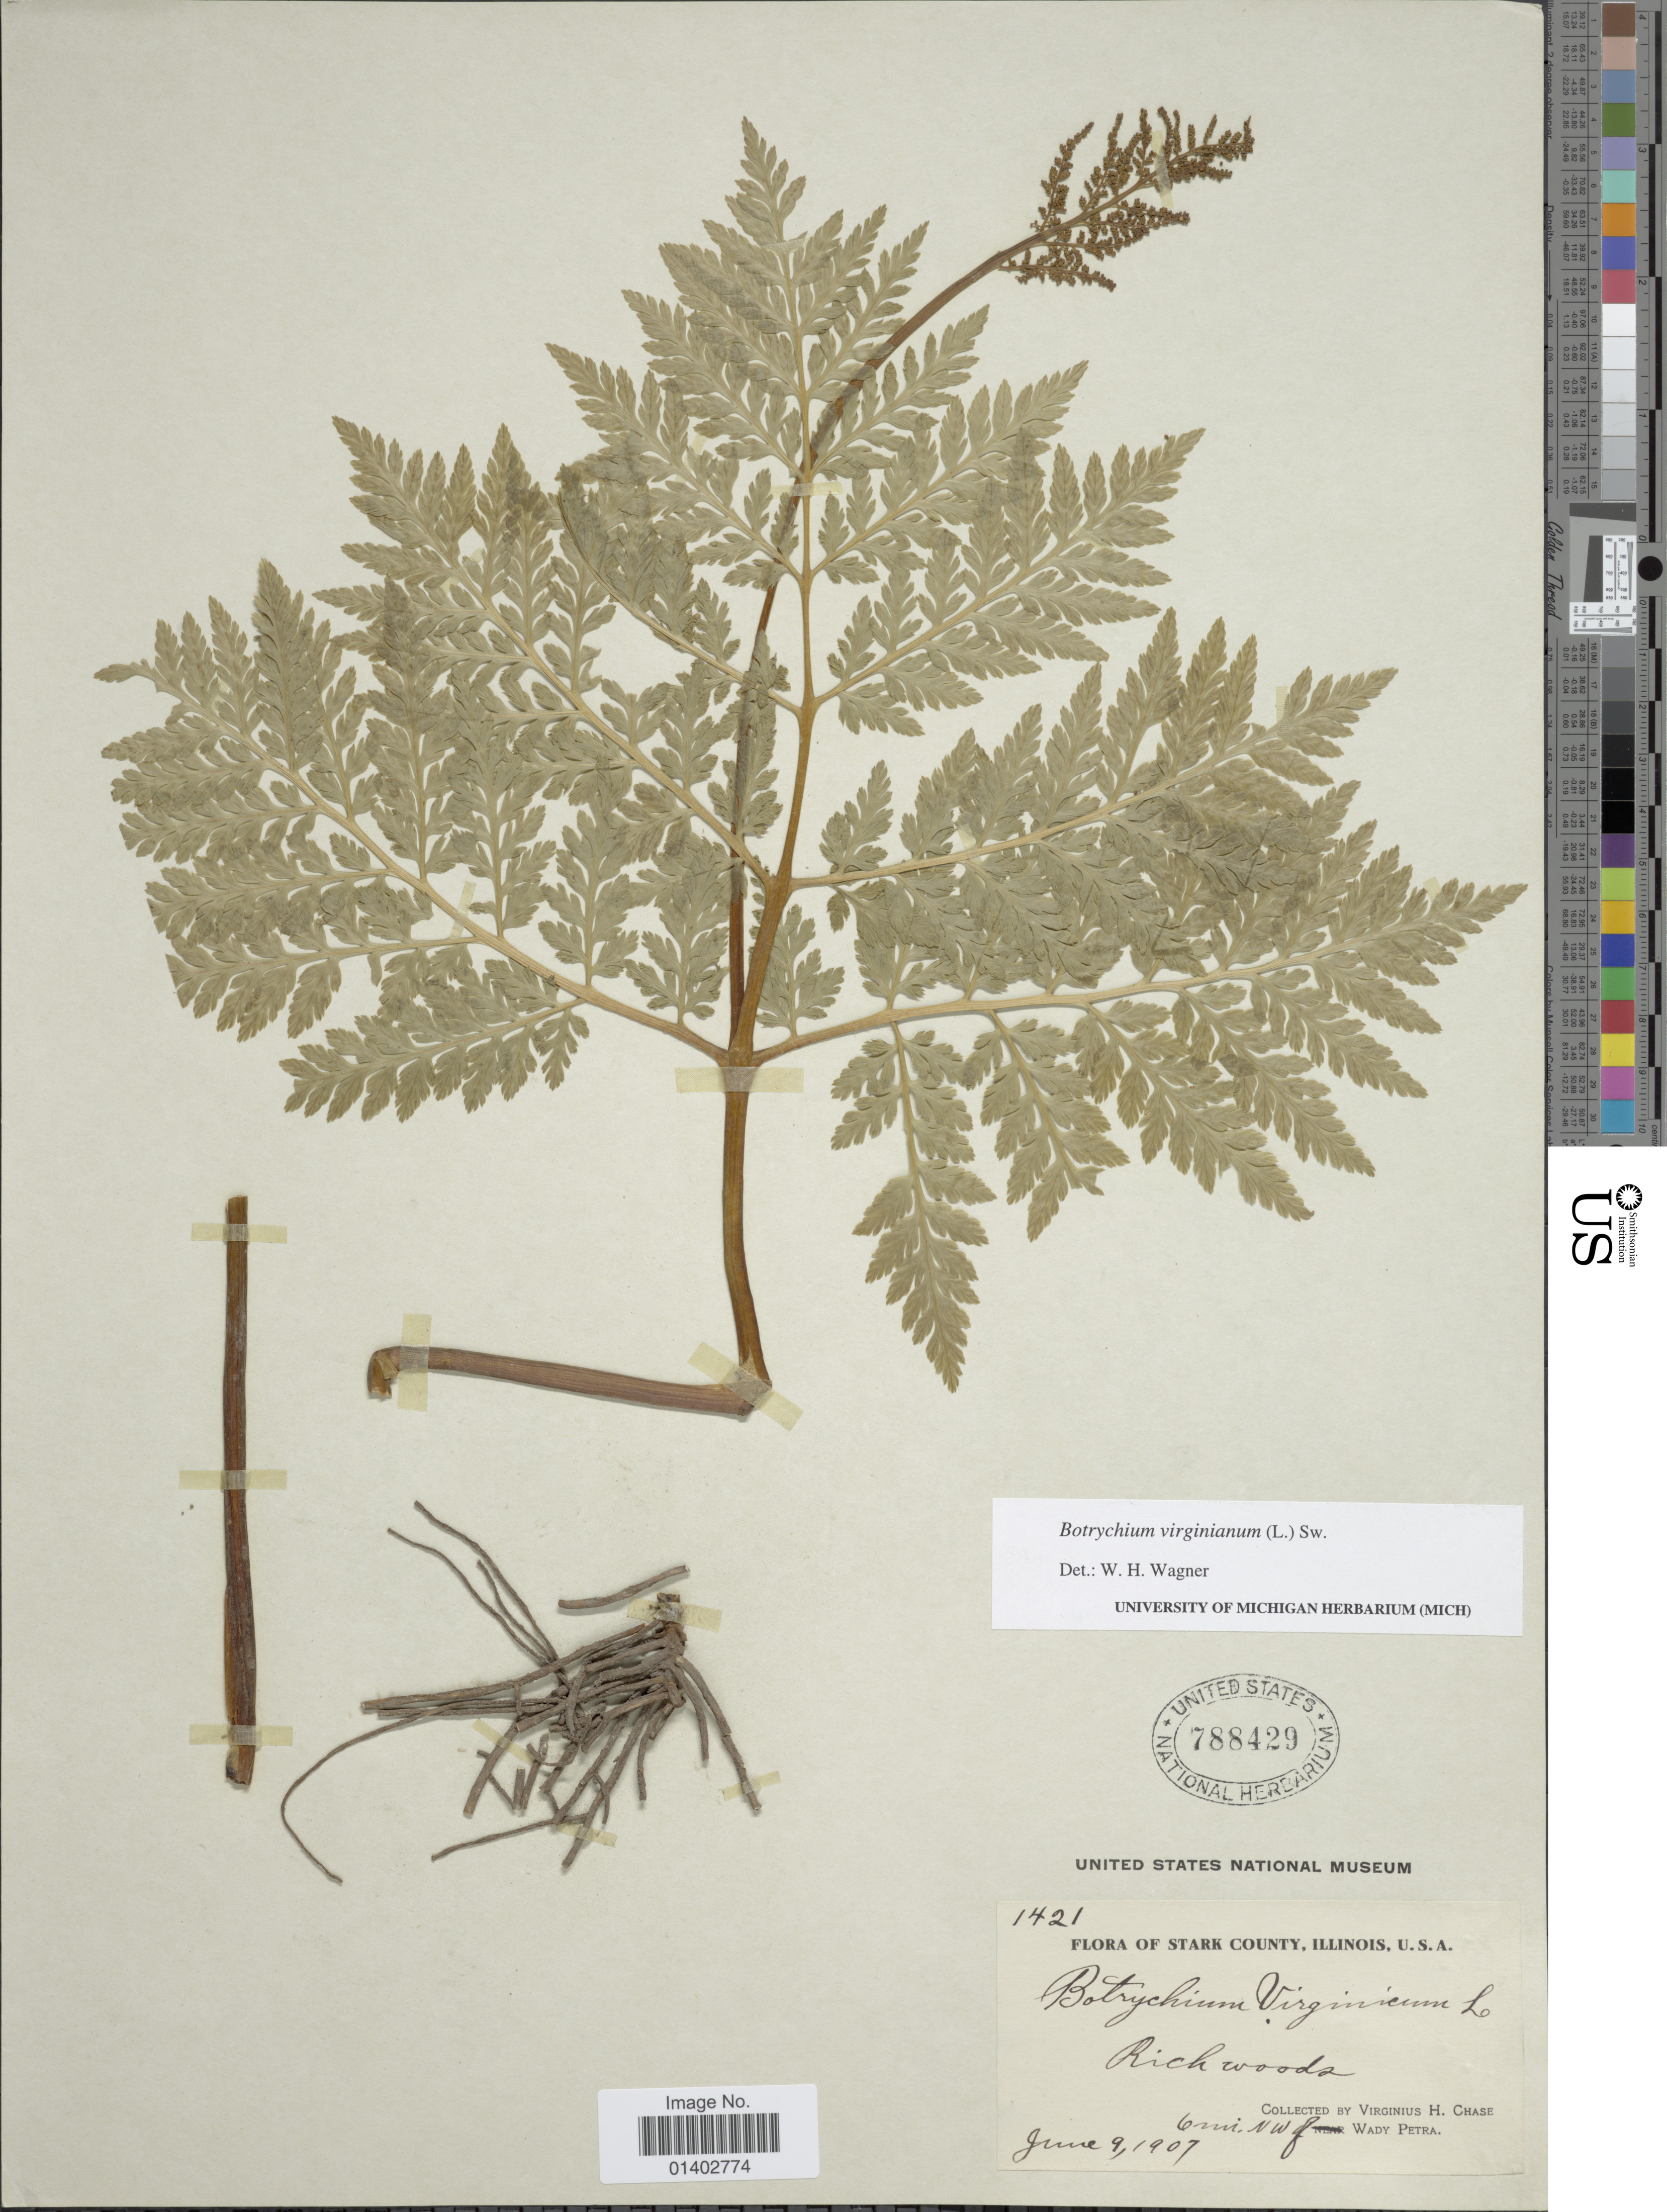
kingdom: Plantae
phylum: Tracheophyta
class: Polypodiopsida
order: Ophioglossales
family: Ophioglossaceae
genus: Botrychium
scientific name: Botrychium virginianum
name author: (L.) Sw.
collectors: V. H. Chase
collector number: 1421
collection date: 1907-06-09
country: United States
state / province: Illinois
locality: Stark County, 6 mi N W of Wady Petra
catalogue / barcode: US 788429